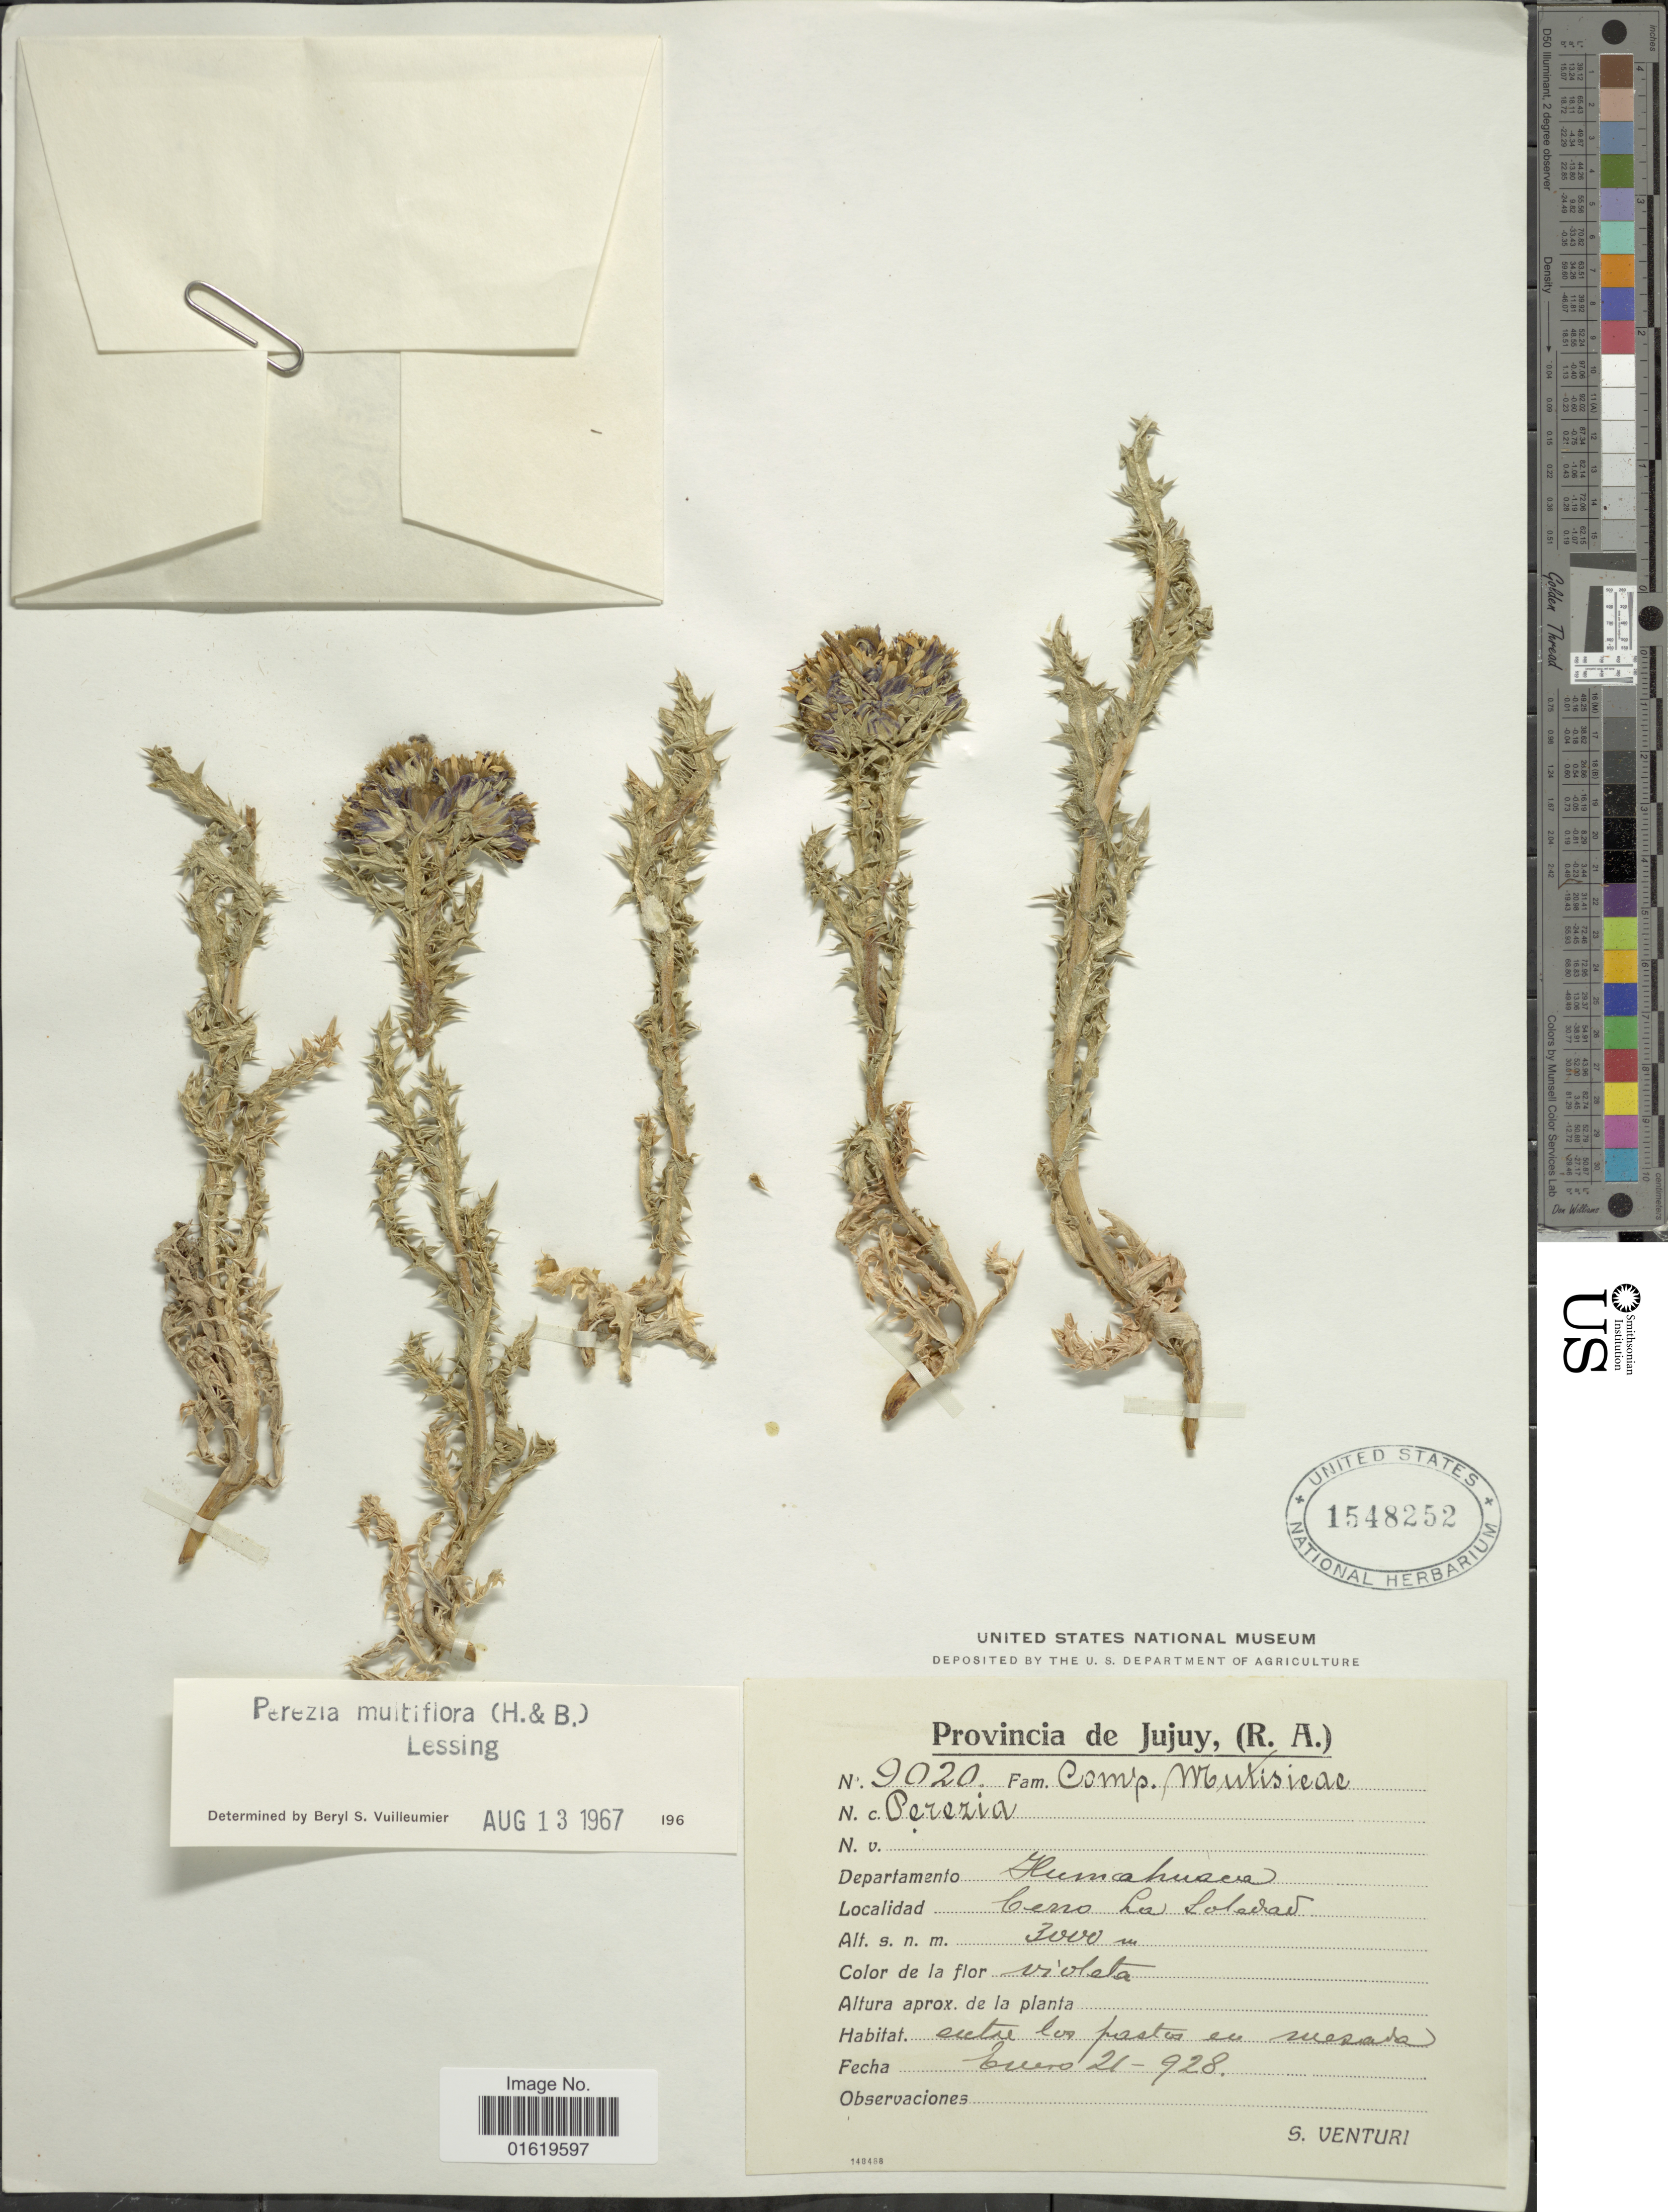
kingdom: Plantae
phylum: Tracheophyta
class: Magnoliopsida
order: Asterales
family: Asteraceae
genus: Perezia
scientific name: Perezia multiflora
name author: Less.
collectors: S. Venturi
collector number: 9020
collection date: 1928-01-21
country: Argentina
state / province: Jujuy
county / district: Humahuaca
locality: Cerro La Soledad.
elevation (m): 3000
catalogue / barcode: US 1548252